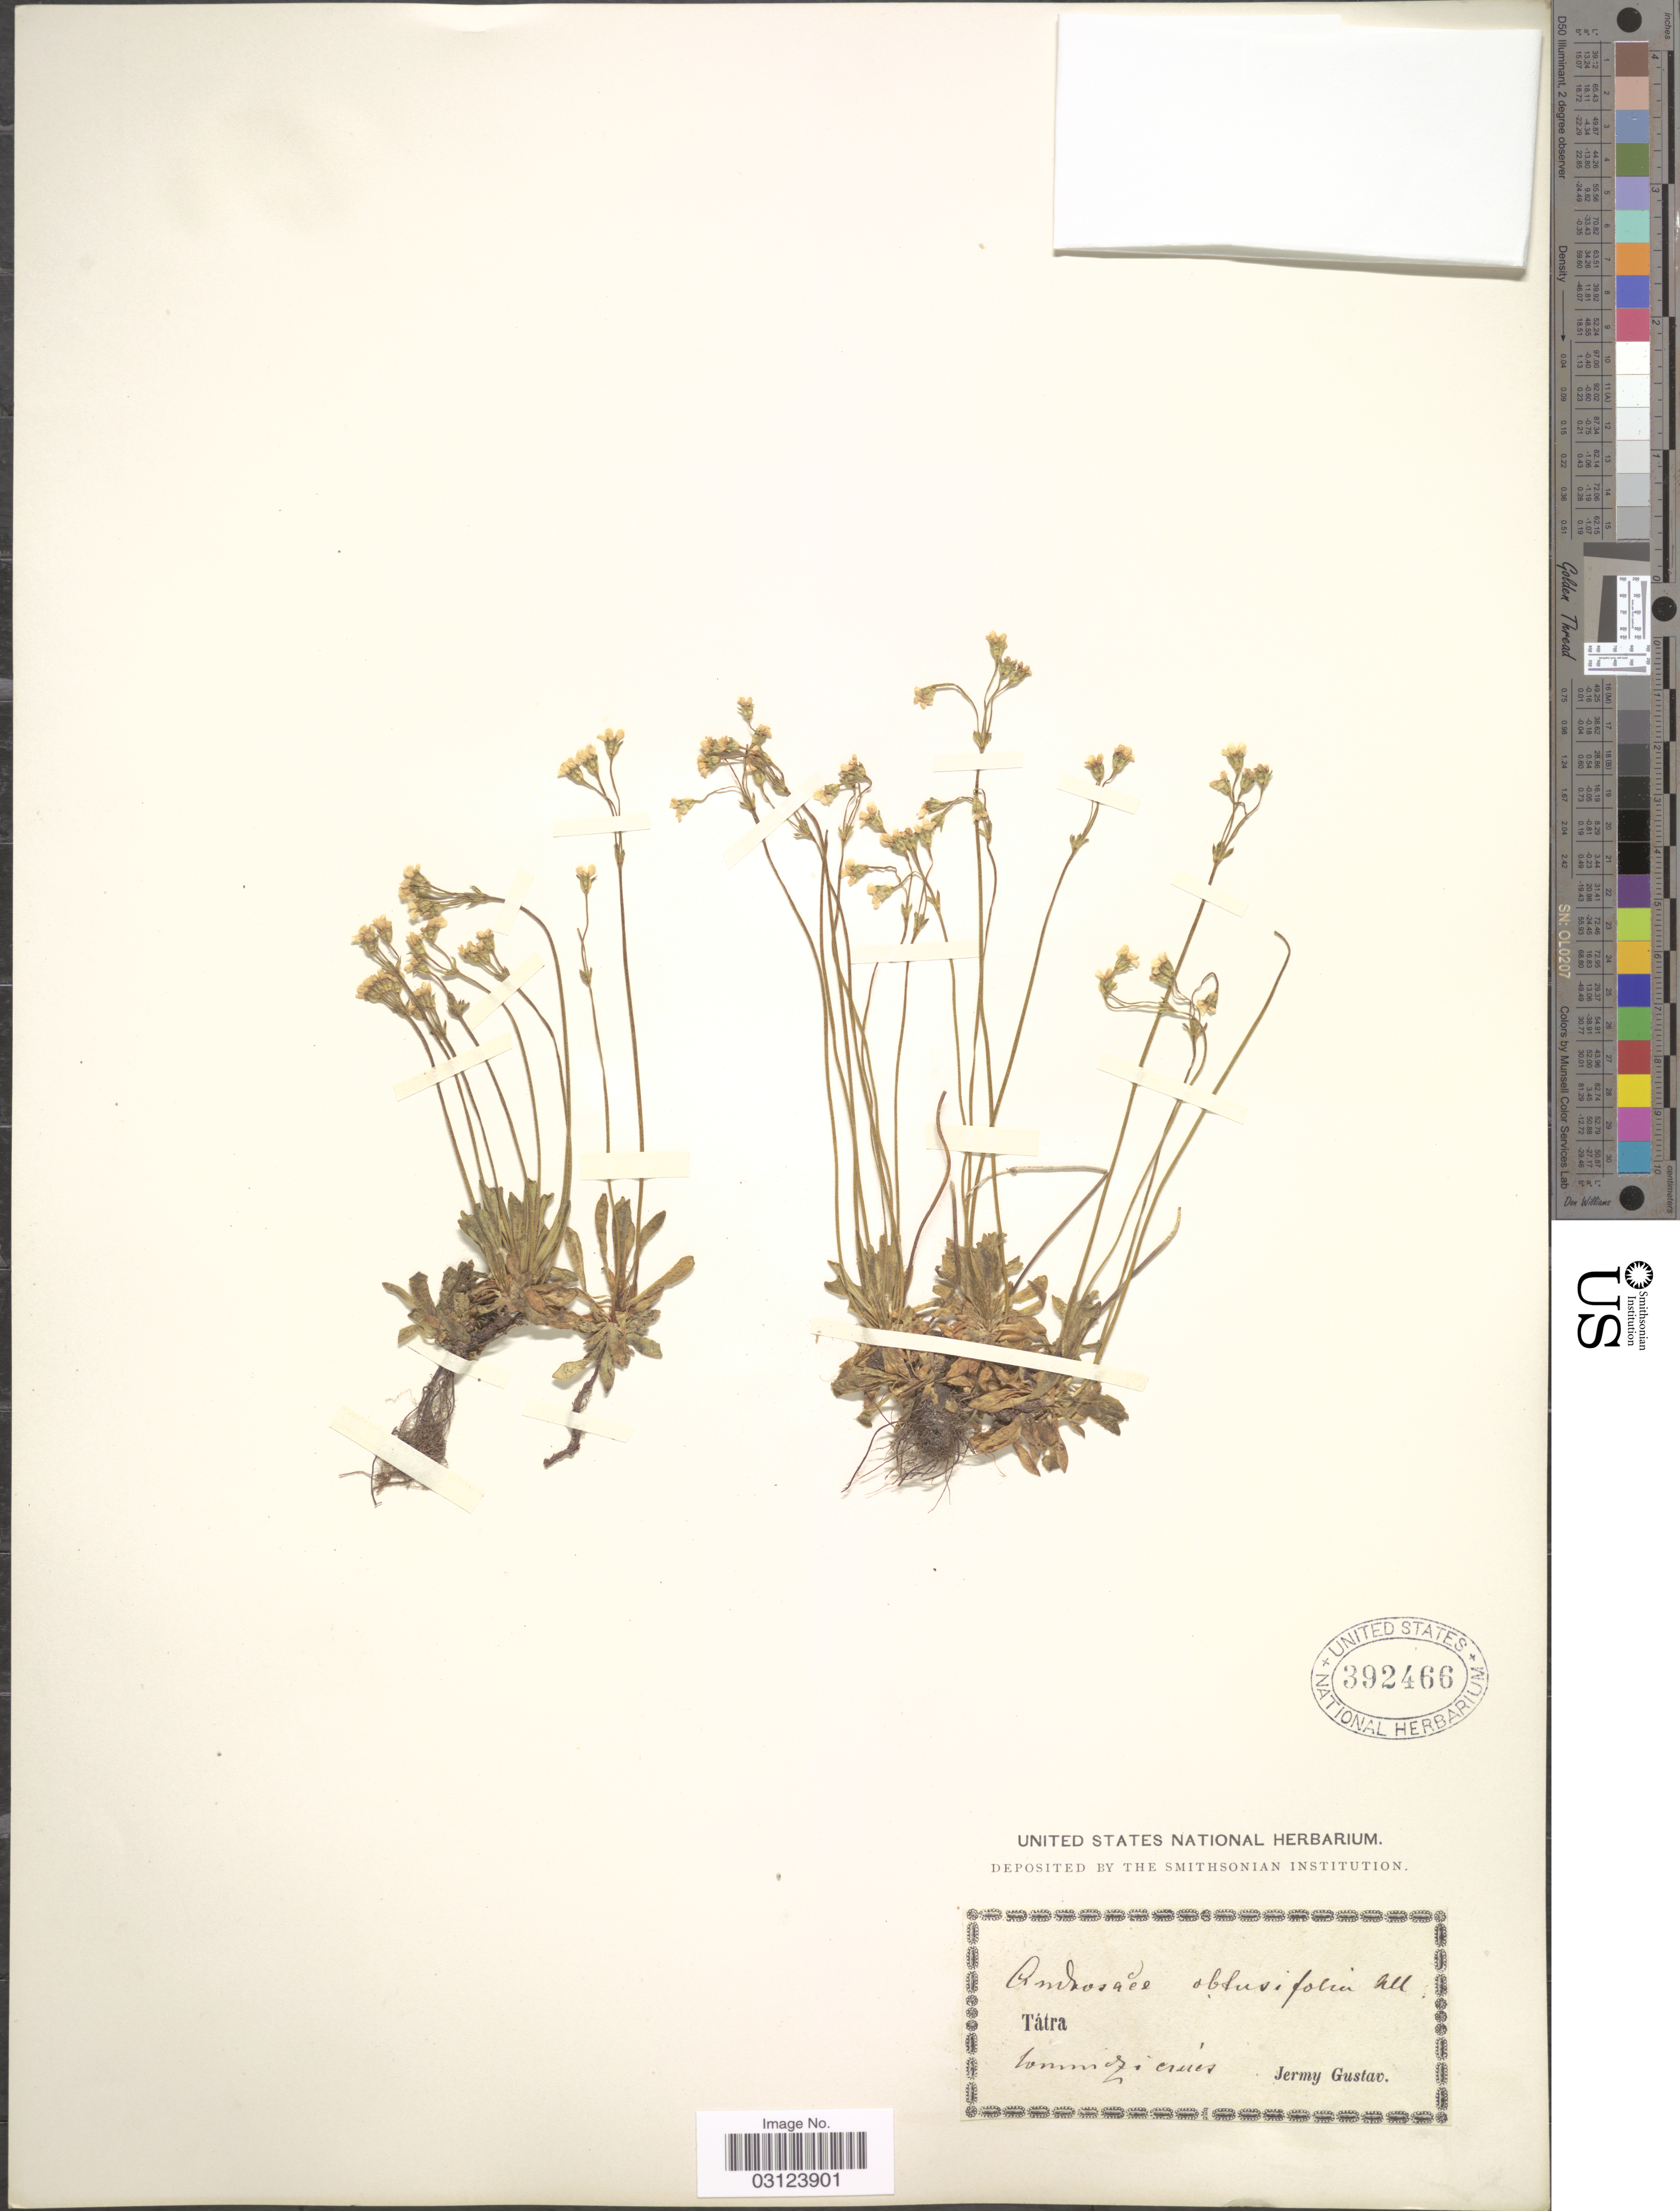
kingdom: Plantae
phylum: Tracheophyta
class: Magnoliopsida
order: Ericales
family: Primulaceae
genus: Androsace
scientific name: Androsace obtusifolia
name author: All.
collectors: J. Gustav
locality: Tátra, [illegible text].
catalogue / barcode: US 392466